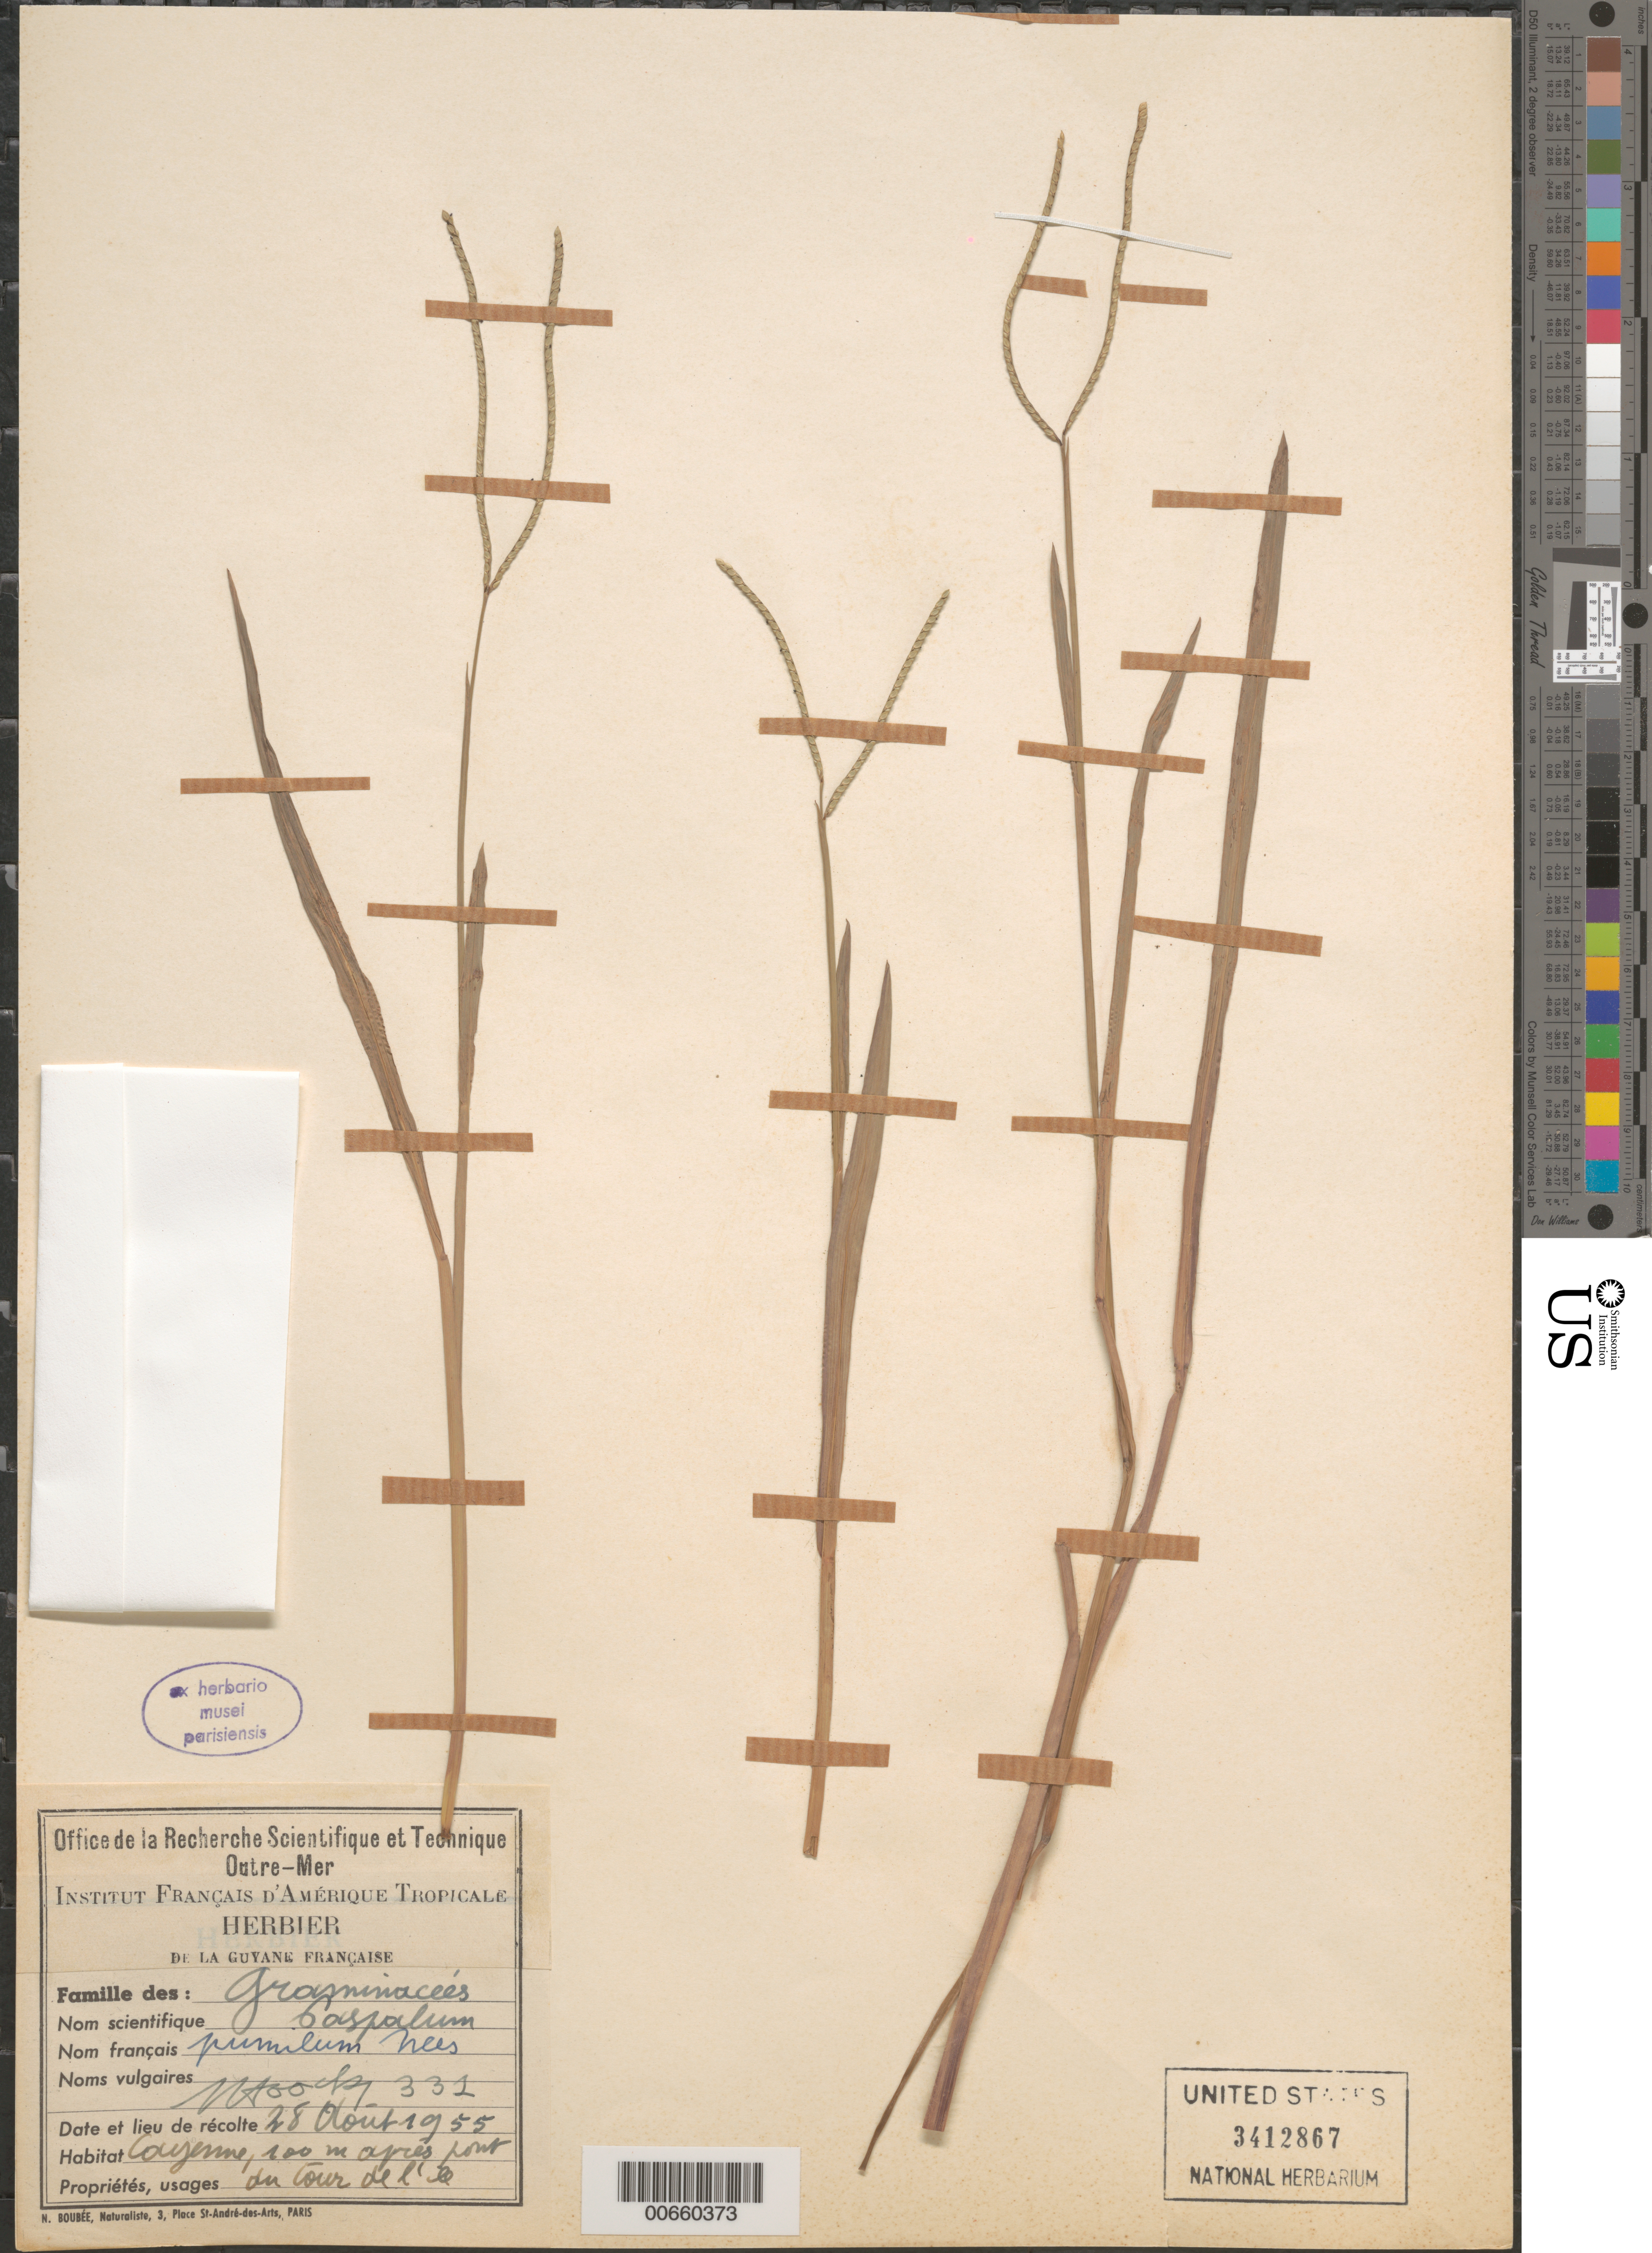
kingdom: Plantae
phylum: Tracheophyta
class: Liliopsida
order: Poales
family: Poaceae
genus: Paspalum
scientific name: Paspalum pumilum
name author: Nees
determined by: Judziewicz, E. J.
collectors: J. Hoock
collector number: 331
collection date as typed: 28-Aug-55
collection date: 1955-08-28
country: French Guiana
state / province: Cayenne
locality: Cayenne, 100 m après pont du tour de l'ile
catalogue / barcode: US 3412867